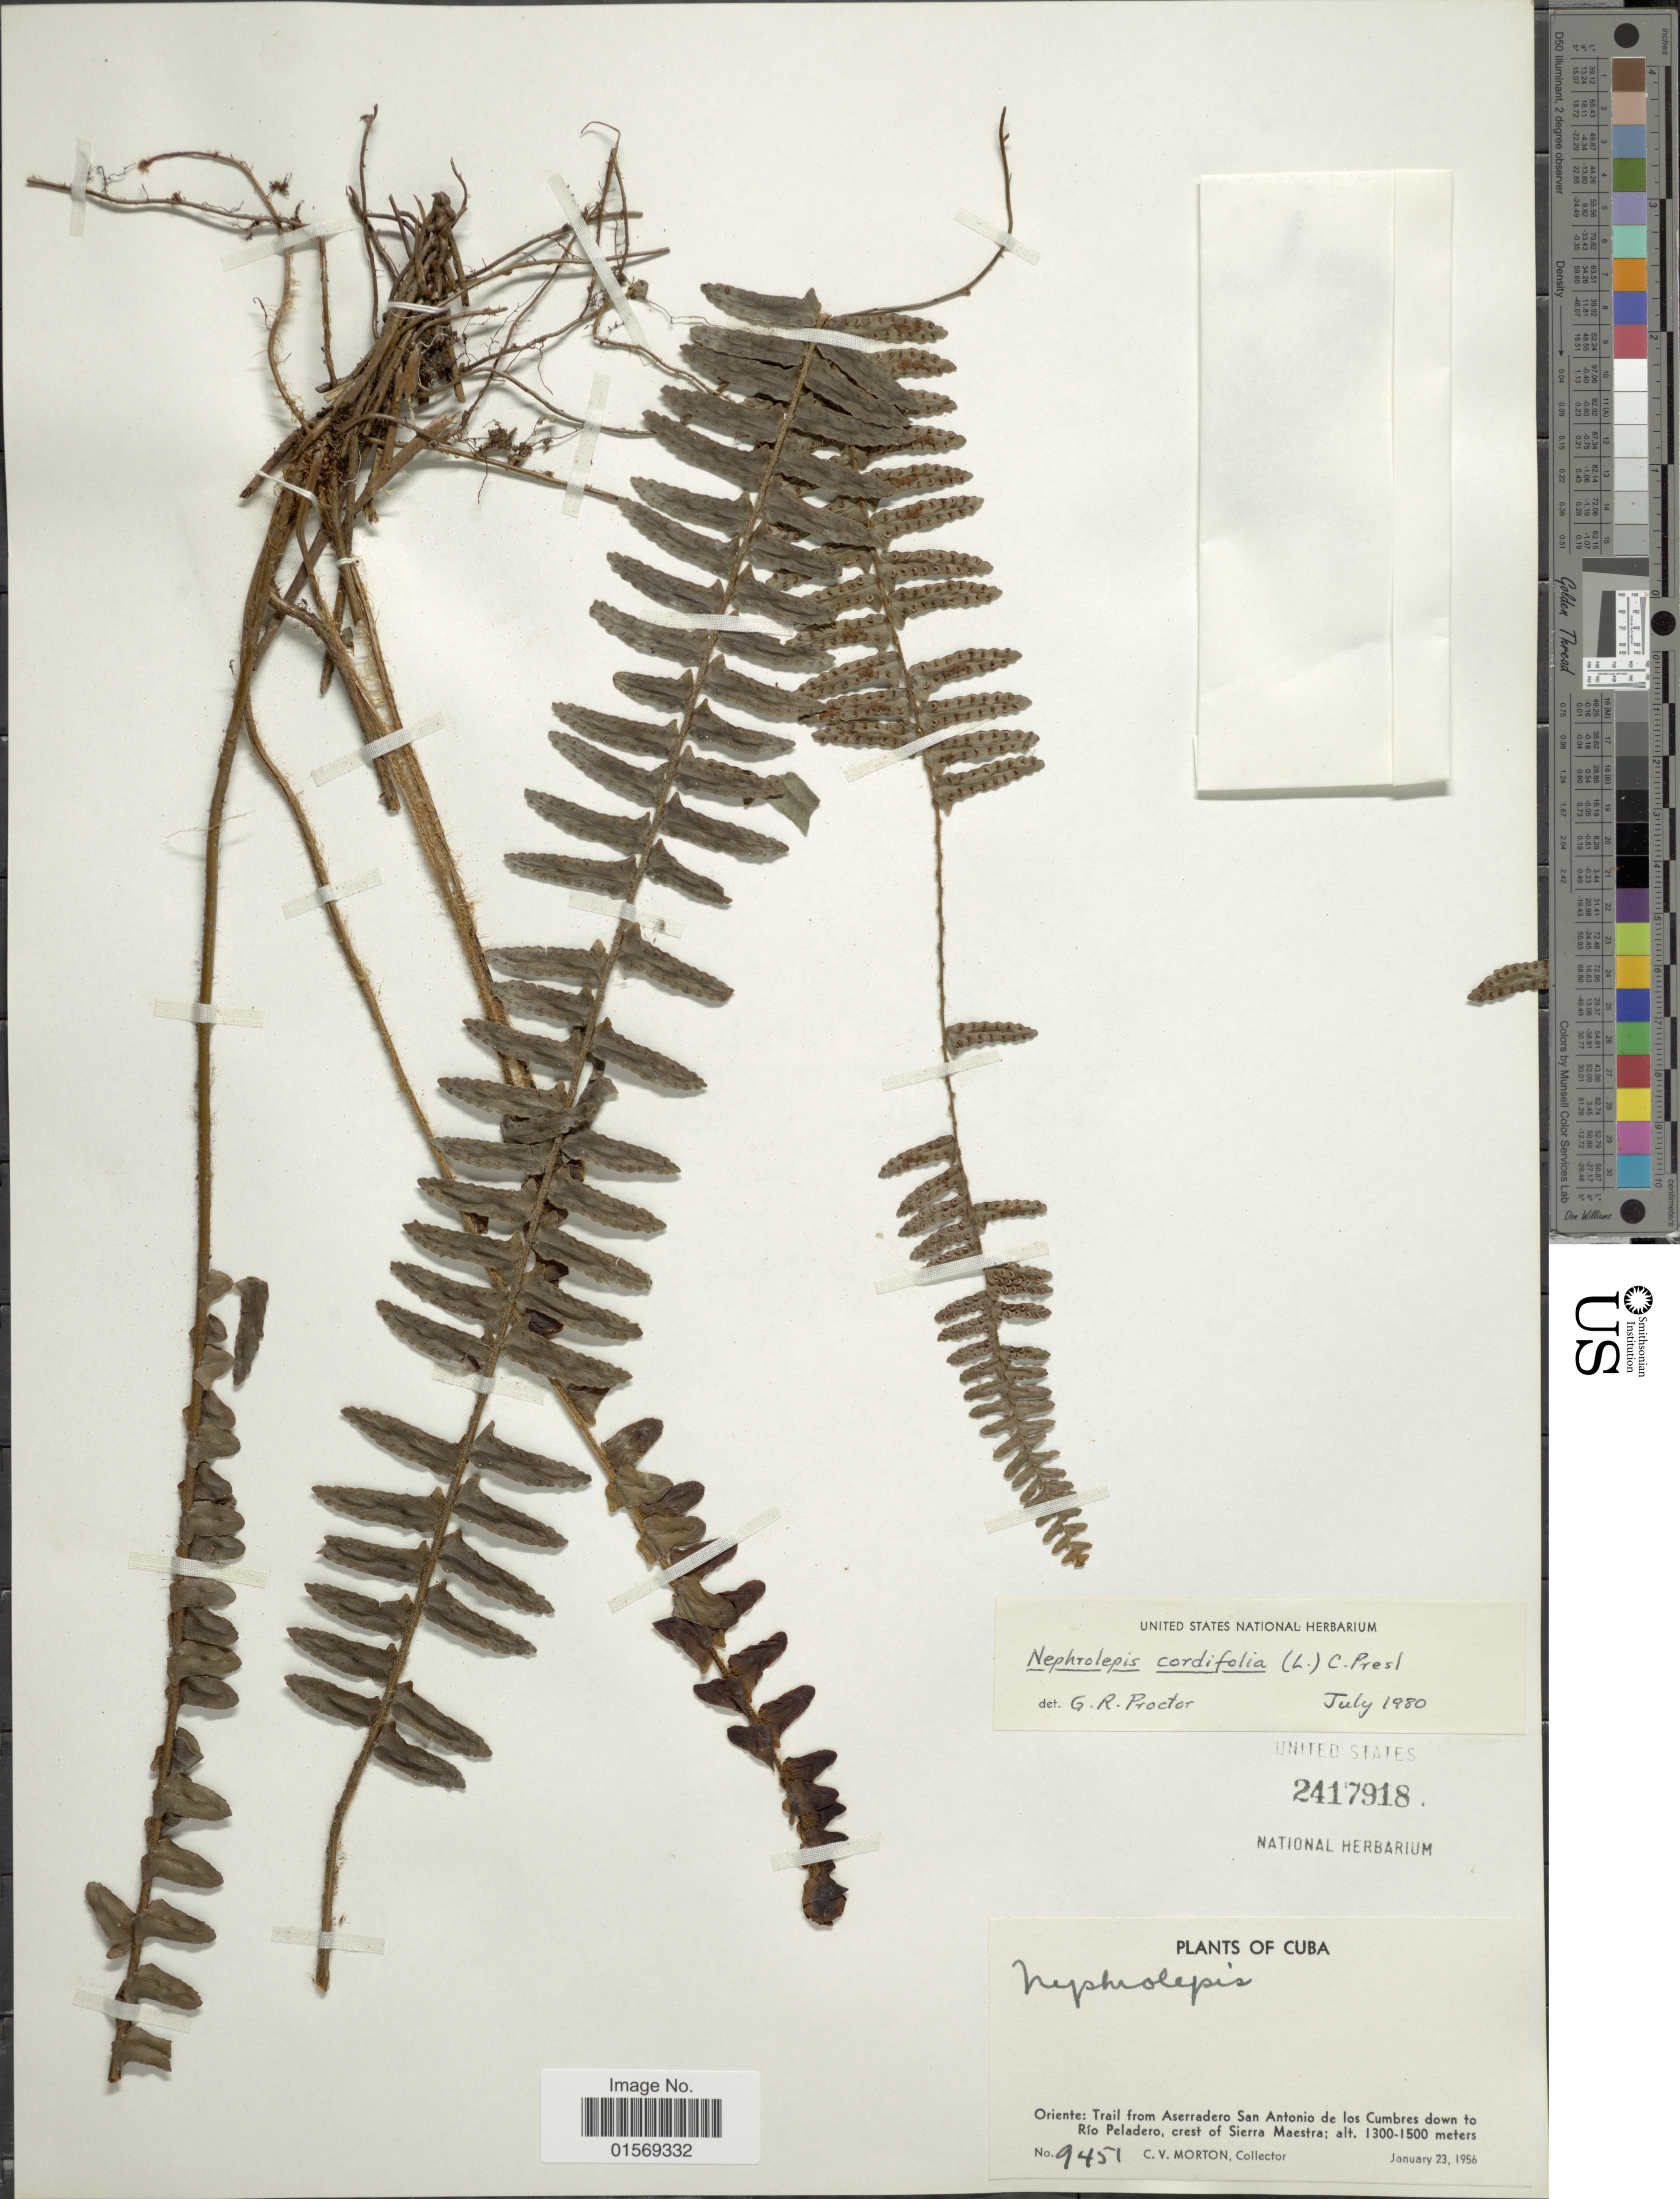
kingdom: Plantae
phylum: Tracheophyta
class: Polypodiopsida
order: Polypodiales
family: Nephrolepidaceae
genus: Nephrolepis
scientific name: Nephrolepis cordifolia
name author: (L.) C. Presl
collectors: C. V. Morton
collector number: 9451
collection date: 1956-01-23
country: Cuba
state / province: Oriente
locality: Cuba, Oriente: Trail from Asseradero San Antonio de los Cumbres down to Rio Peladero, crest, of Sierra Maestra.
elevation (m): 1300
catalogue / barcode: US 2417918